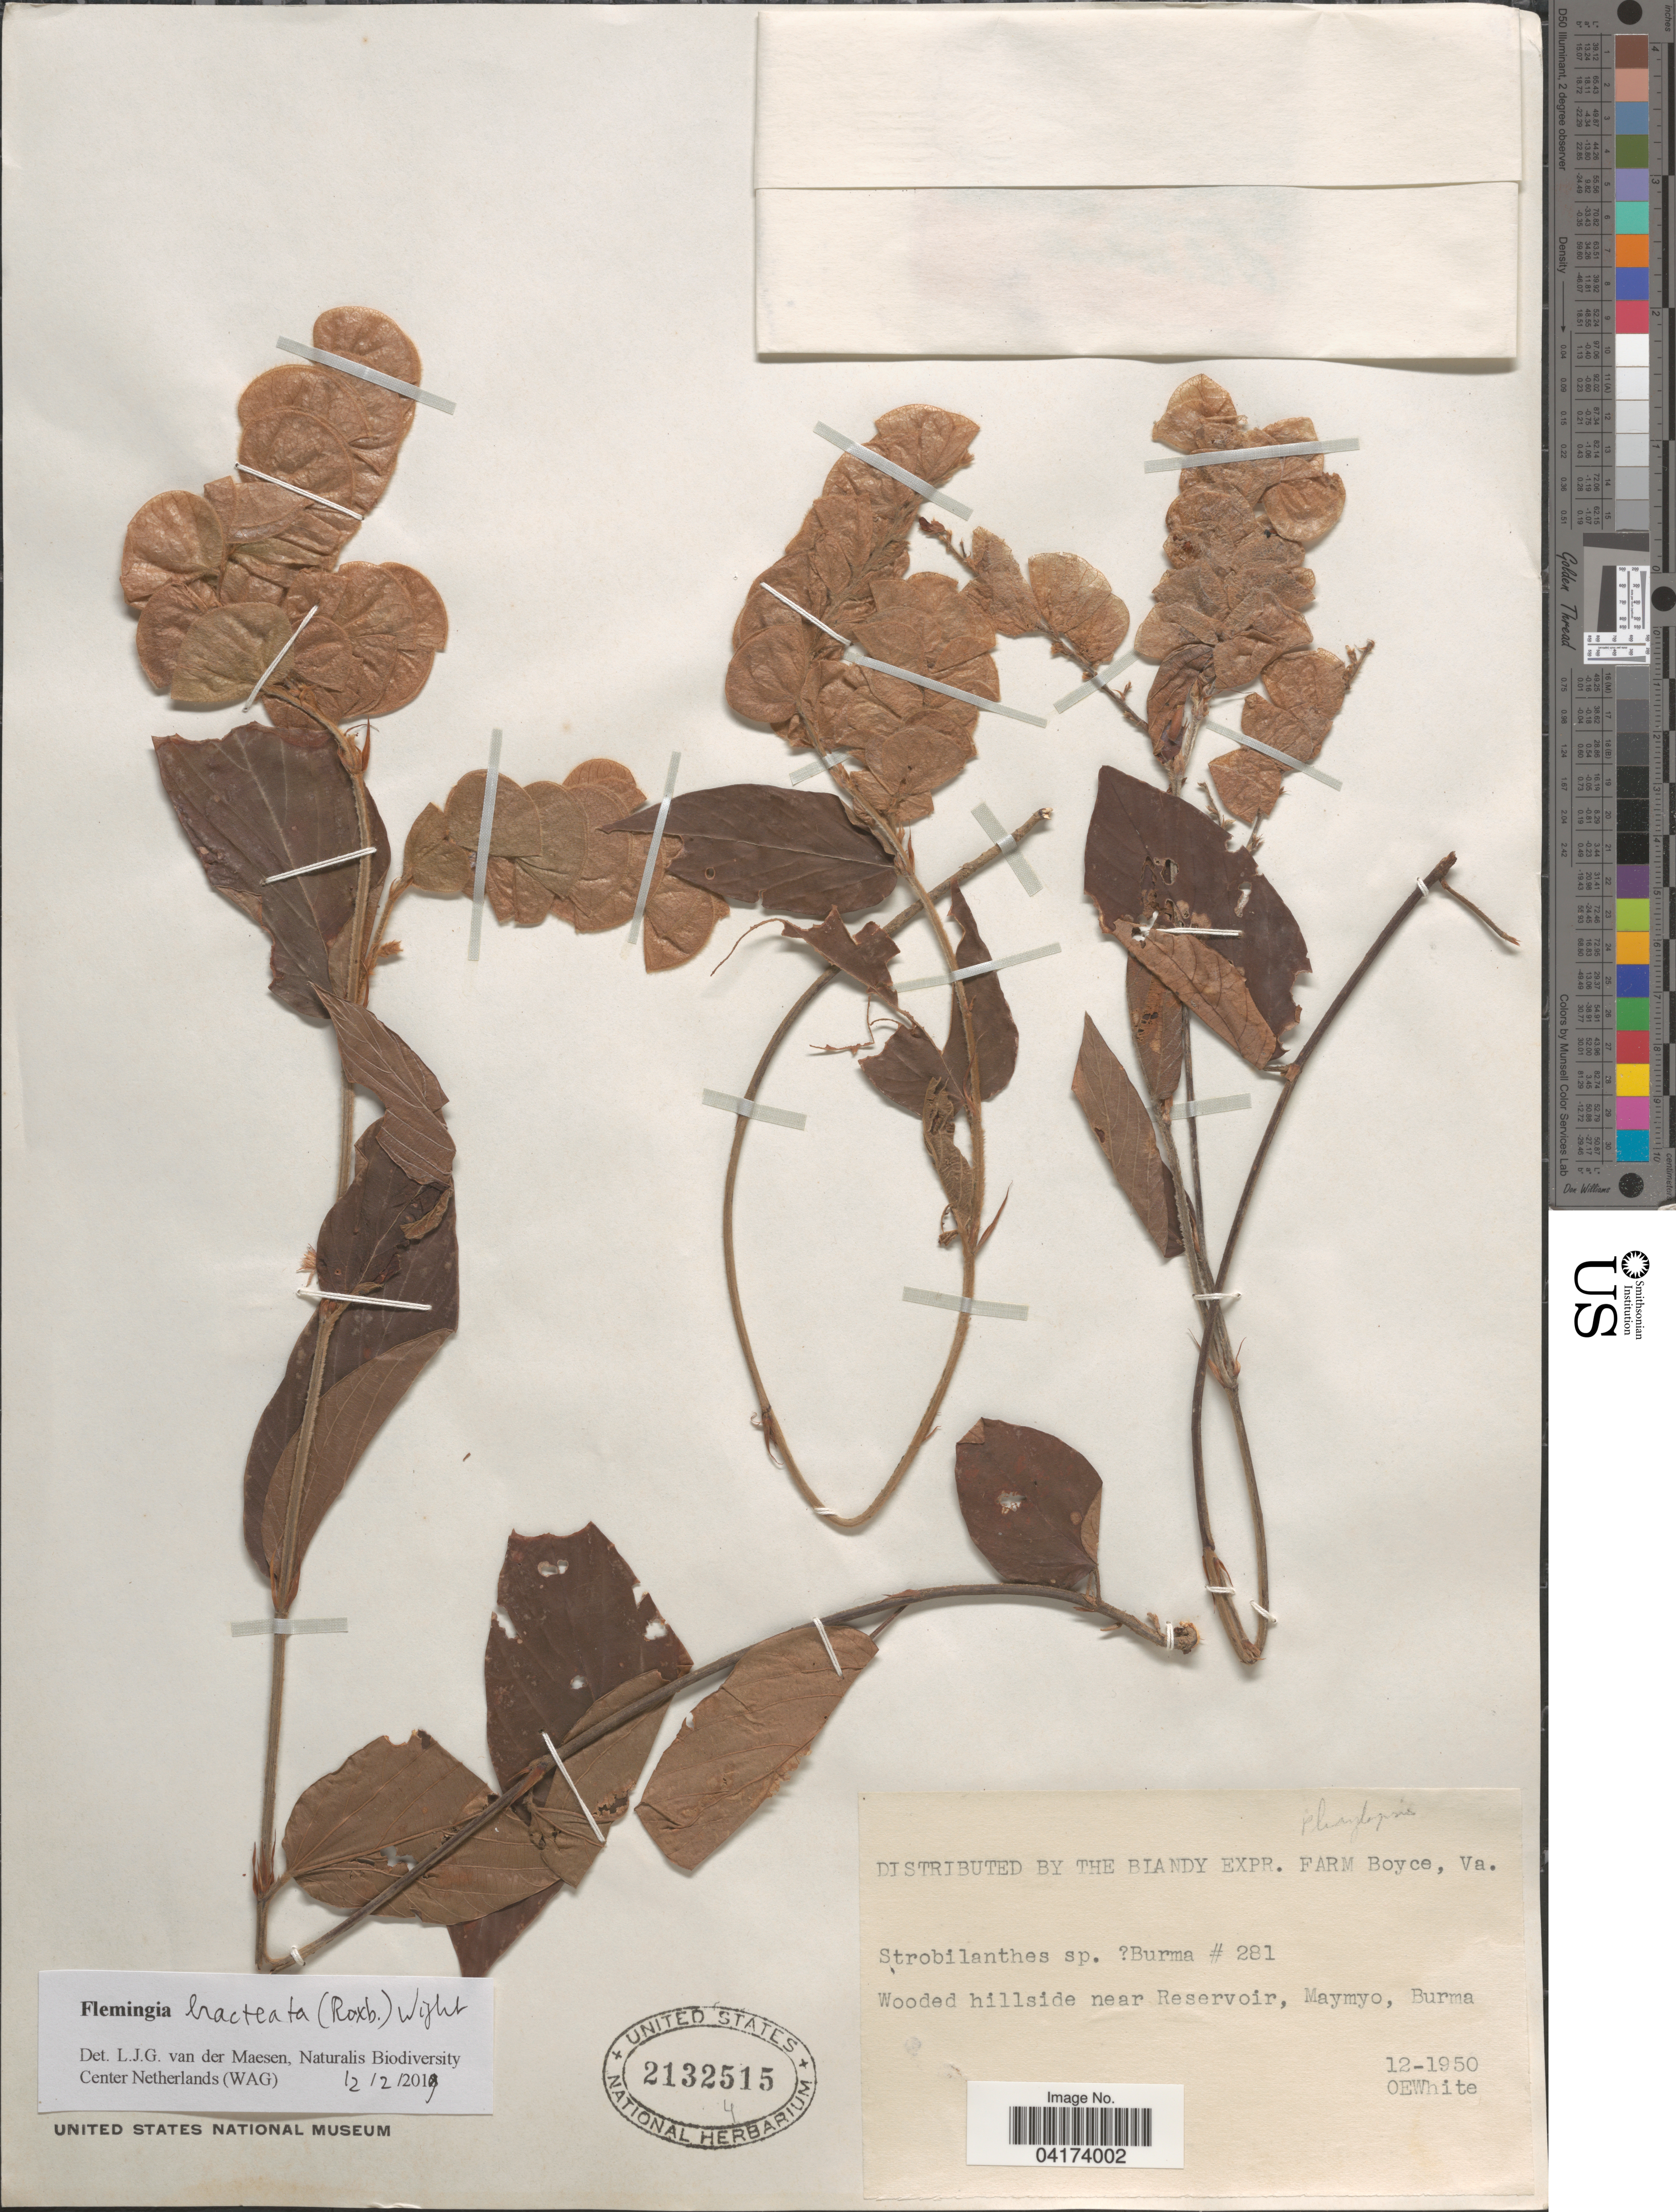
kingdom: Plantae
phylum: Tracheophyta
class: Magnoliopsida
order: Fabales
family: Fabaceae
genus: Flemingia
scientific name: Flemingia bracteata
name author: (Roxb.) Wight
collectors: O. E. White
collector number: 281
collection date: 1950-12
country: Myanmar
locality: Wooded hillside near Reservoir, Maymyo, Burma.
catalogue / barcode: US 2132515